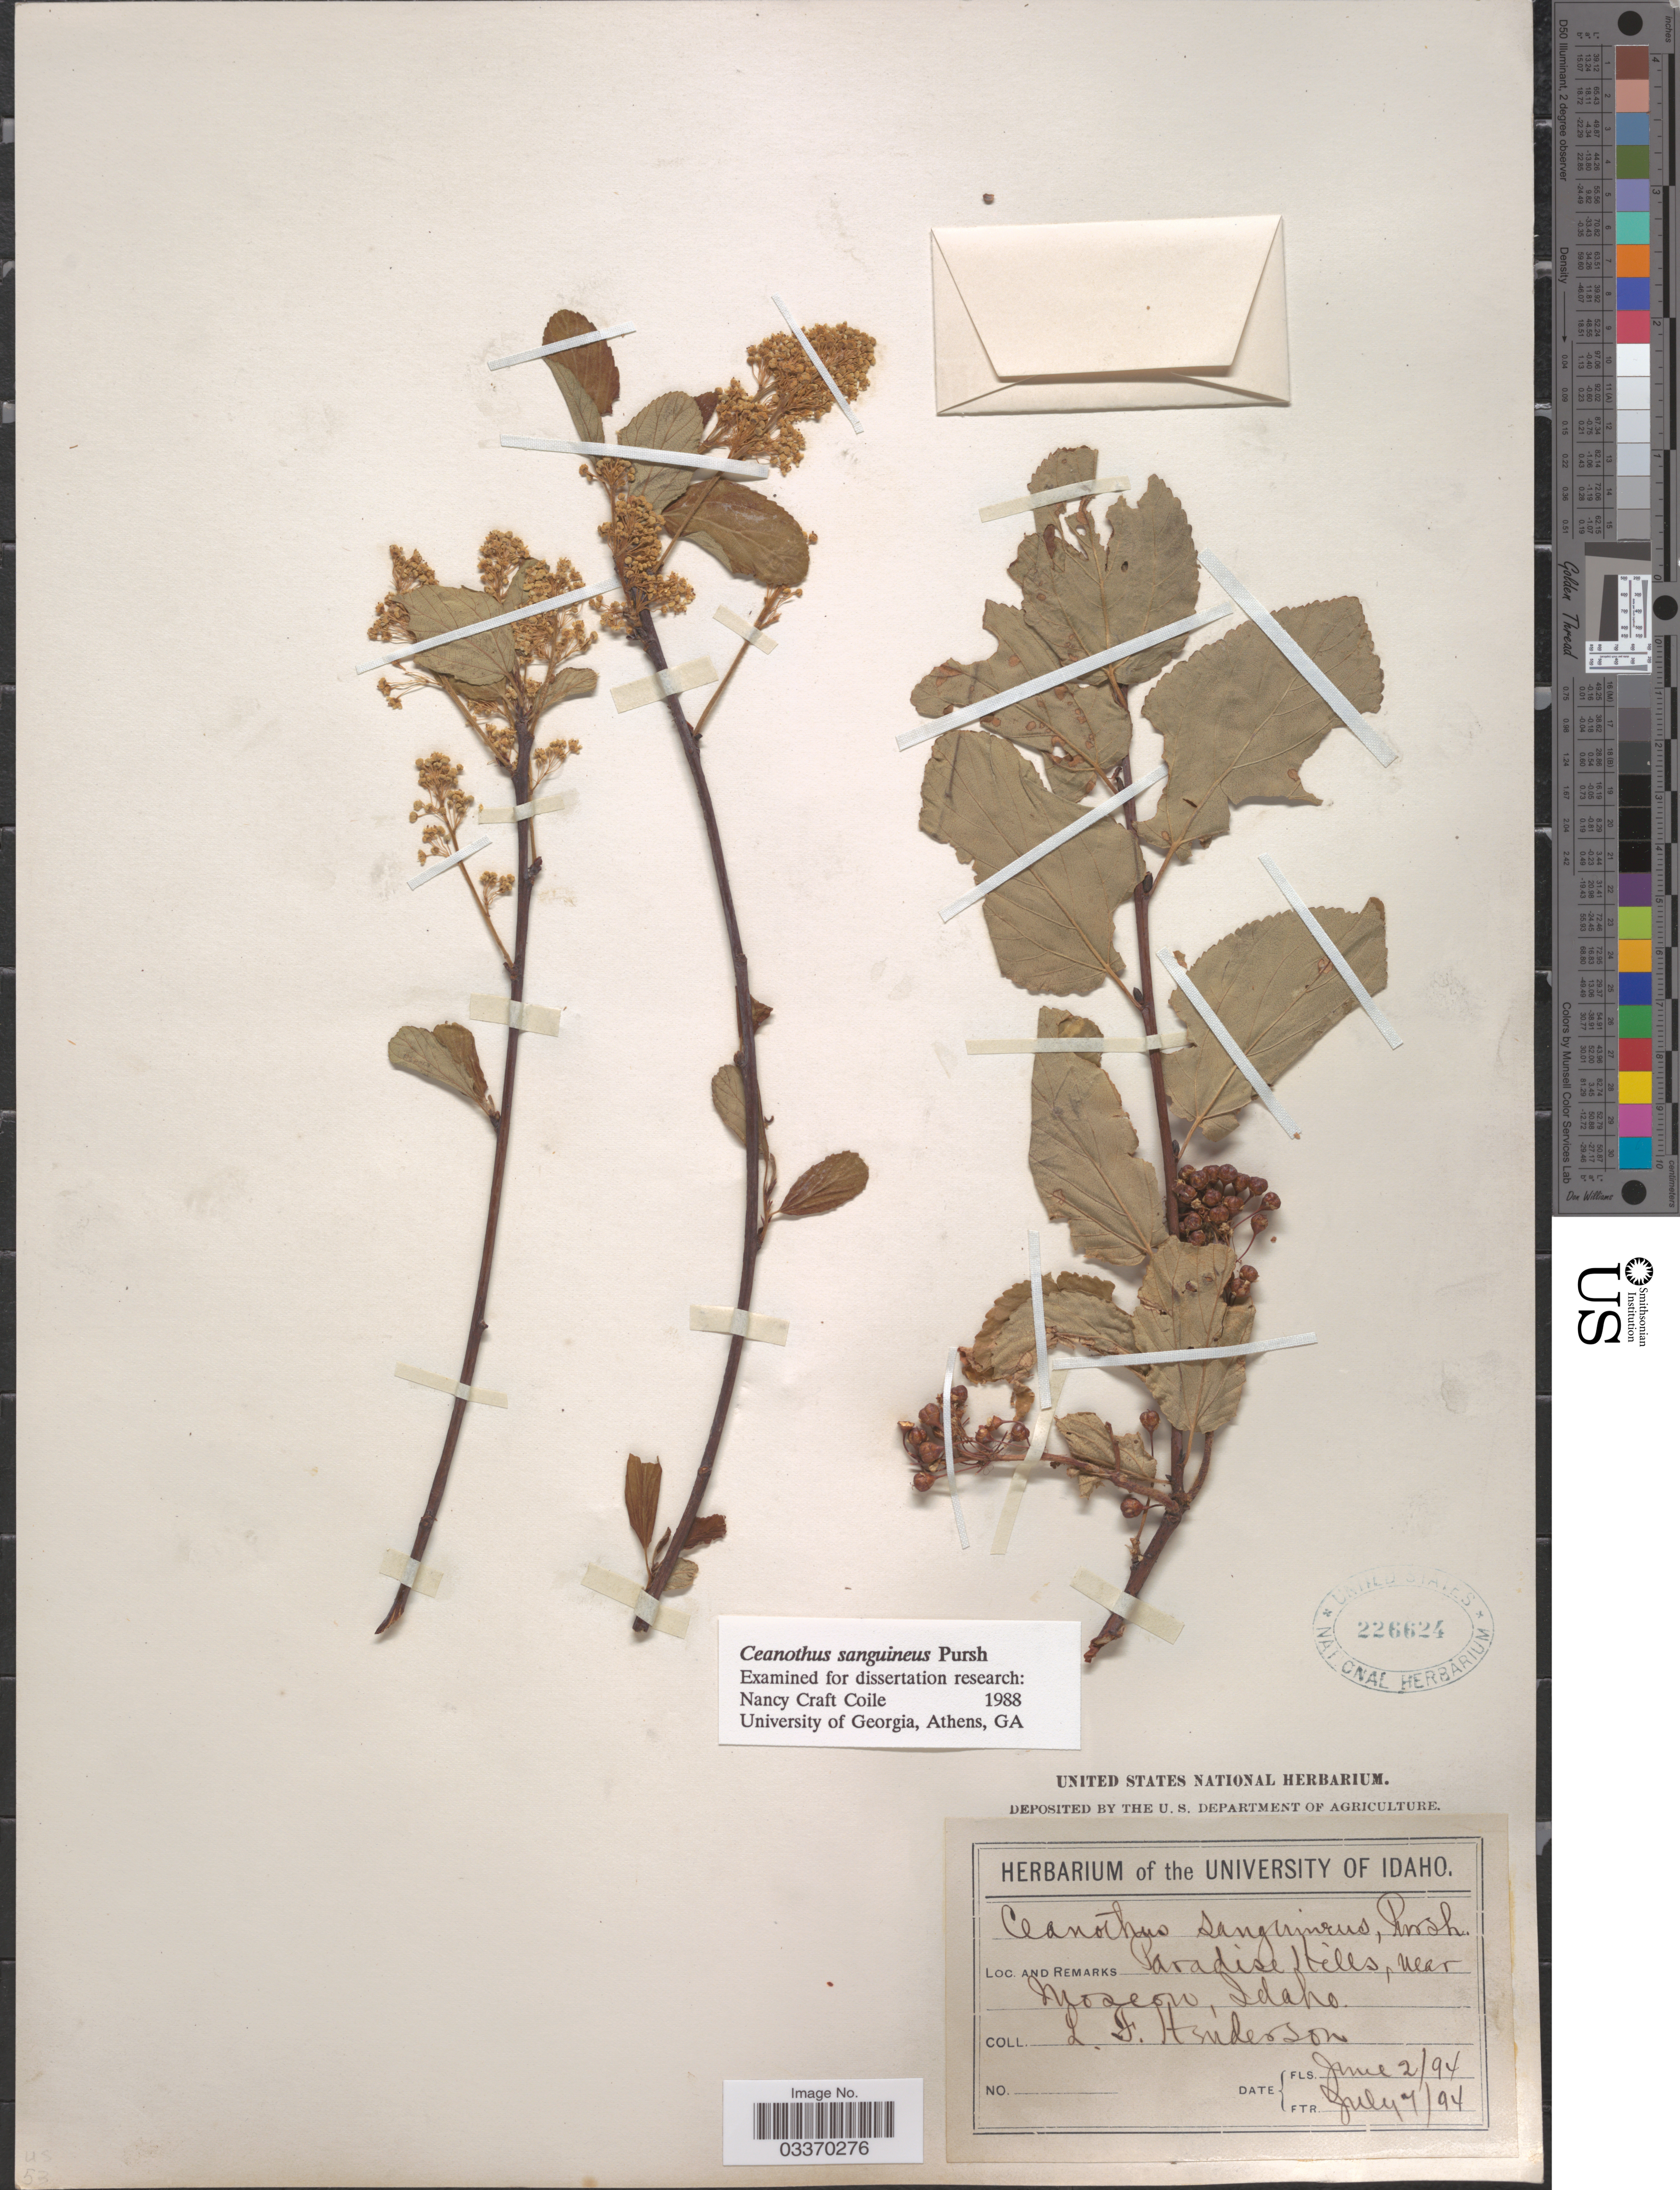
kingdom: Plantae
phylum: Tracheophyta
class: Magnoliopsida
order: Rosales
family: Rhamnaceae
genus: Ceanothus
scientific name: Ceanothus sanguineus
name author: Pursh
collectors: L. Henderson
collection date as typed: Transcribed d/m/y: 2/6/94 to 4/7/94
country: United States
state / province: Idaho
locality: Paradise Hills, near Moscow.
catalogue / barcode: US 226624